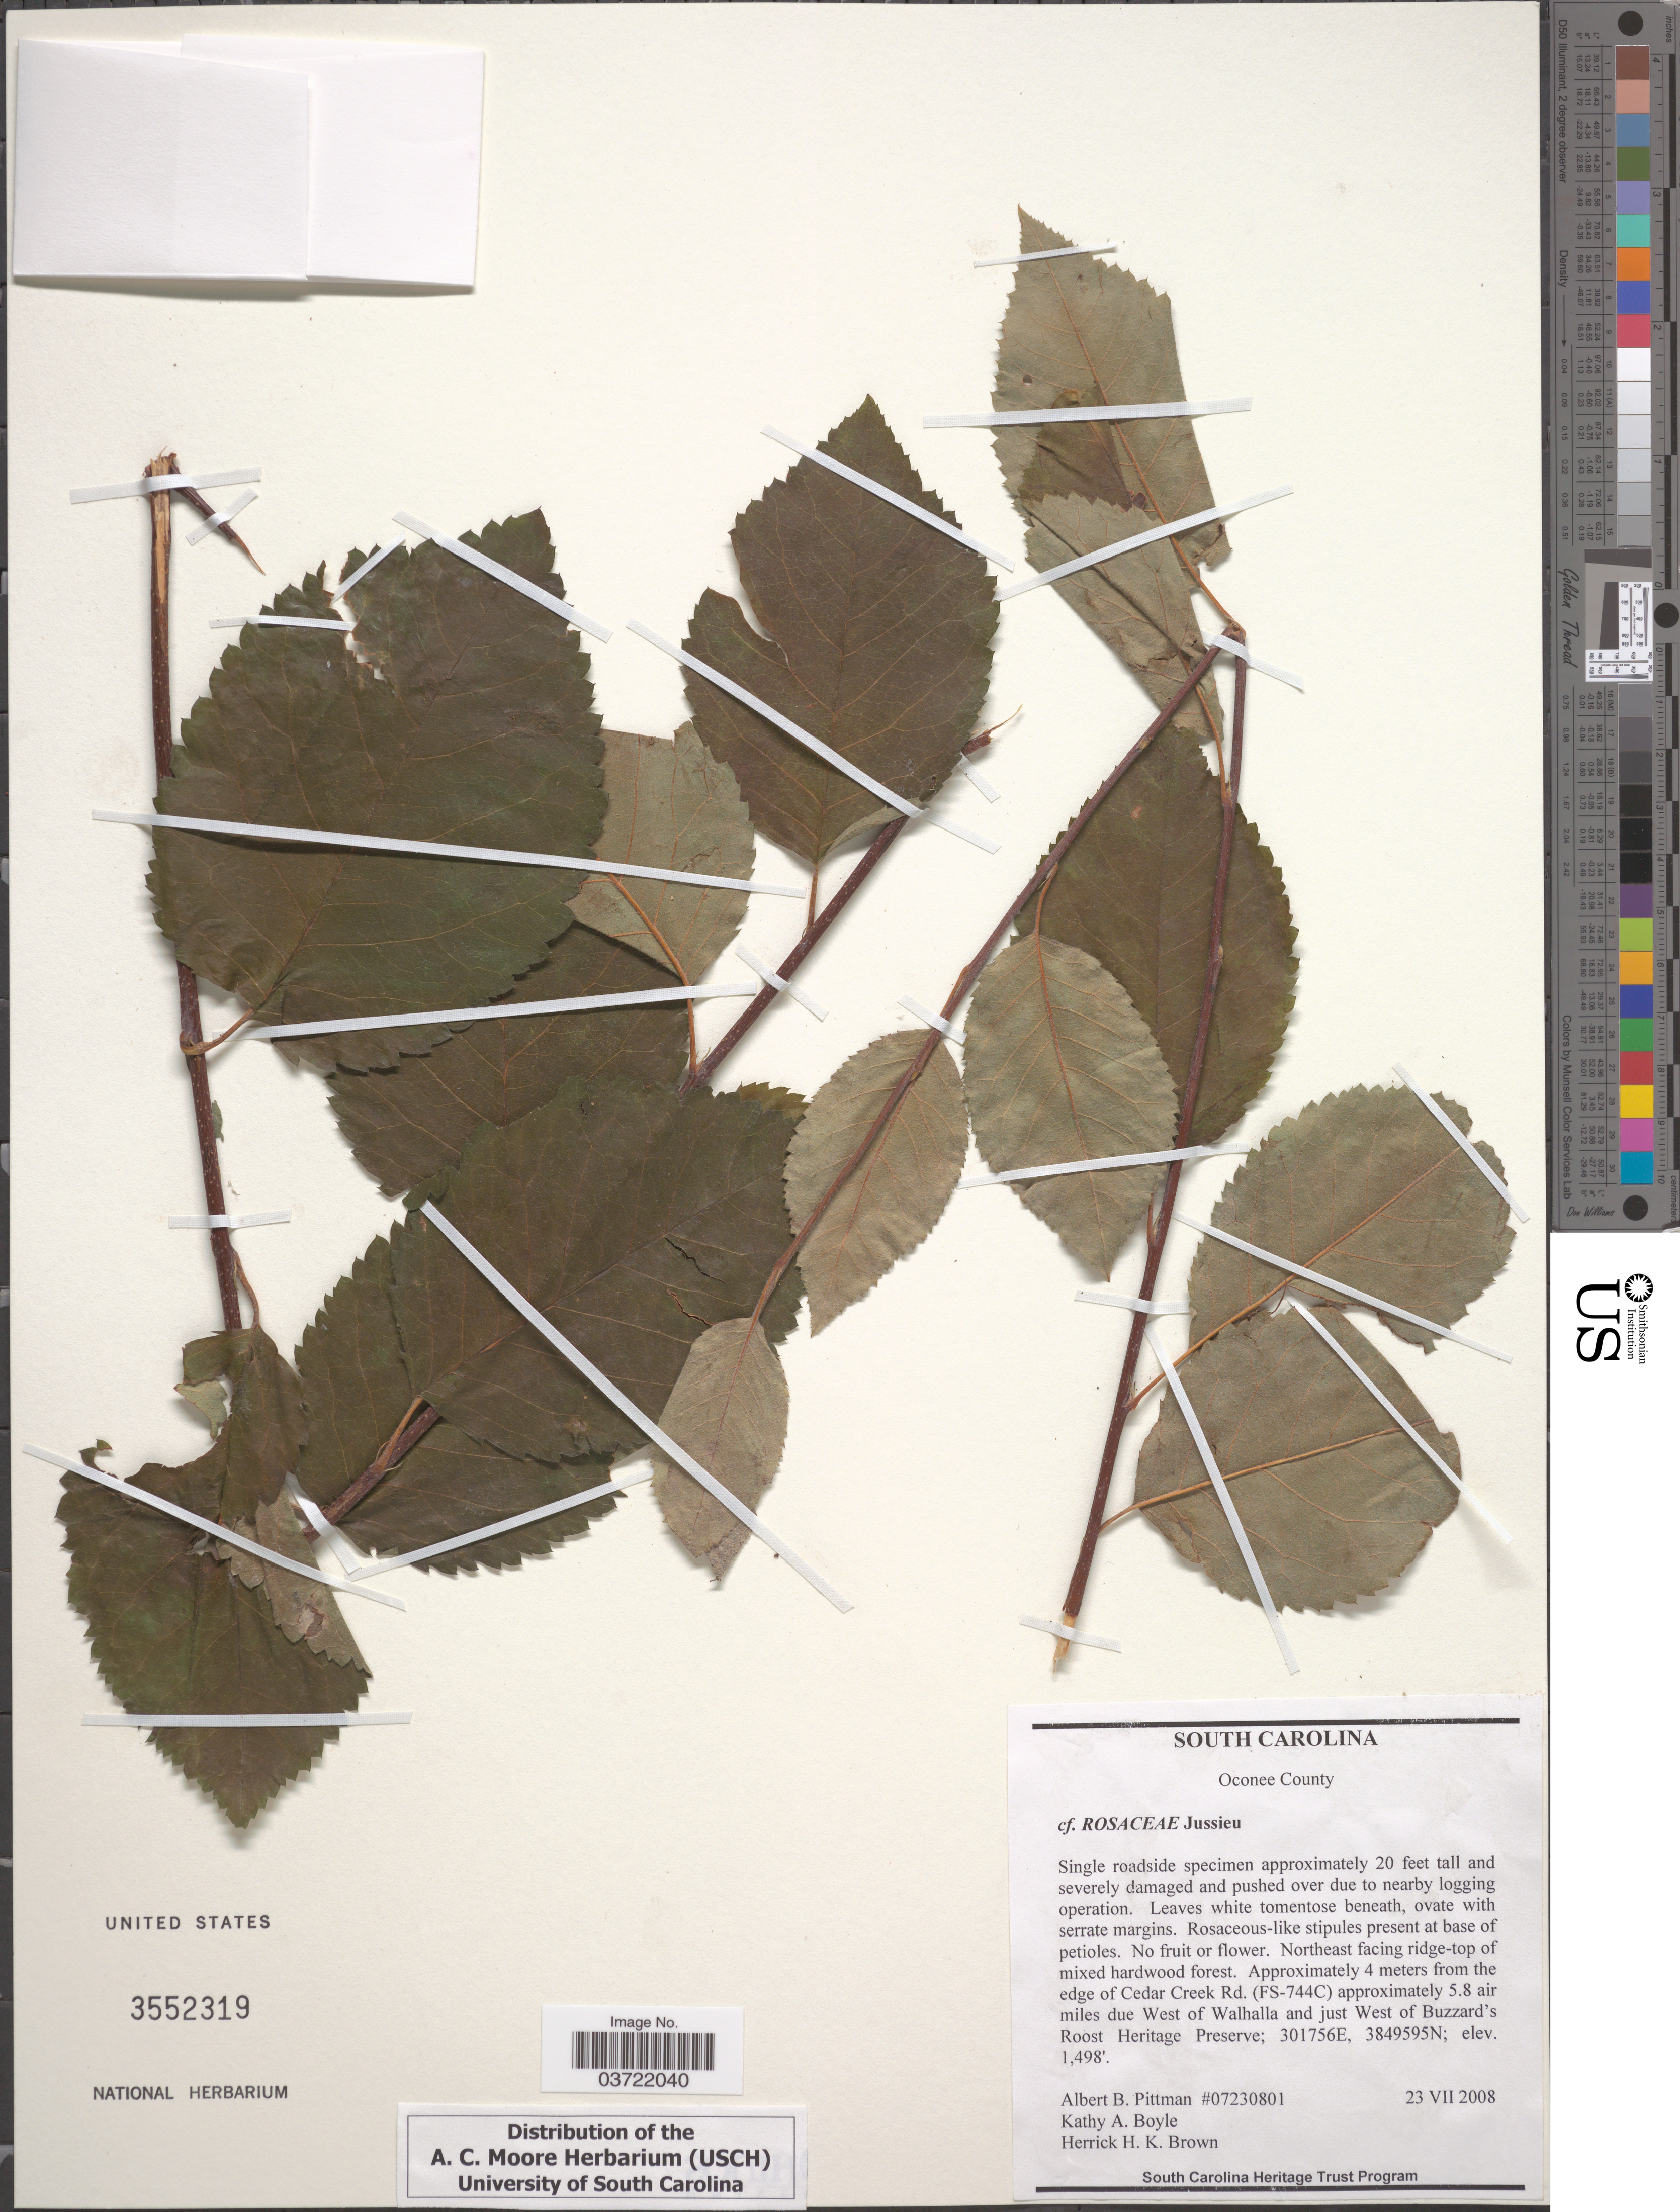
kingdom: Plantae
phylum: Tracheophyta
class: Magnoliopsida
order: Rosales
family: Rosaceae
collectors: A. B. Pittman, K. A. Boyle & H. H. K. Brown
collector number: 07230801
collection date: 2008-07-23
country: United States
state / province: South Carolina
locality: Oconee County. Approcimately 4 meters from the edge of Cedar Creek Rd. (FS-744C) approximately 5.8 air miles due West of Walhalla and just West of Buzzard's Roost Heritage Preserve.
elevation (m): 457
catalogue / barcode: US 3552319